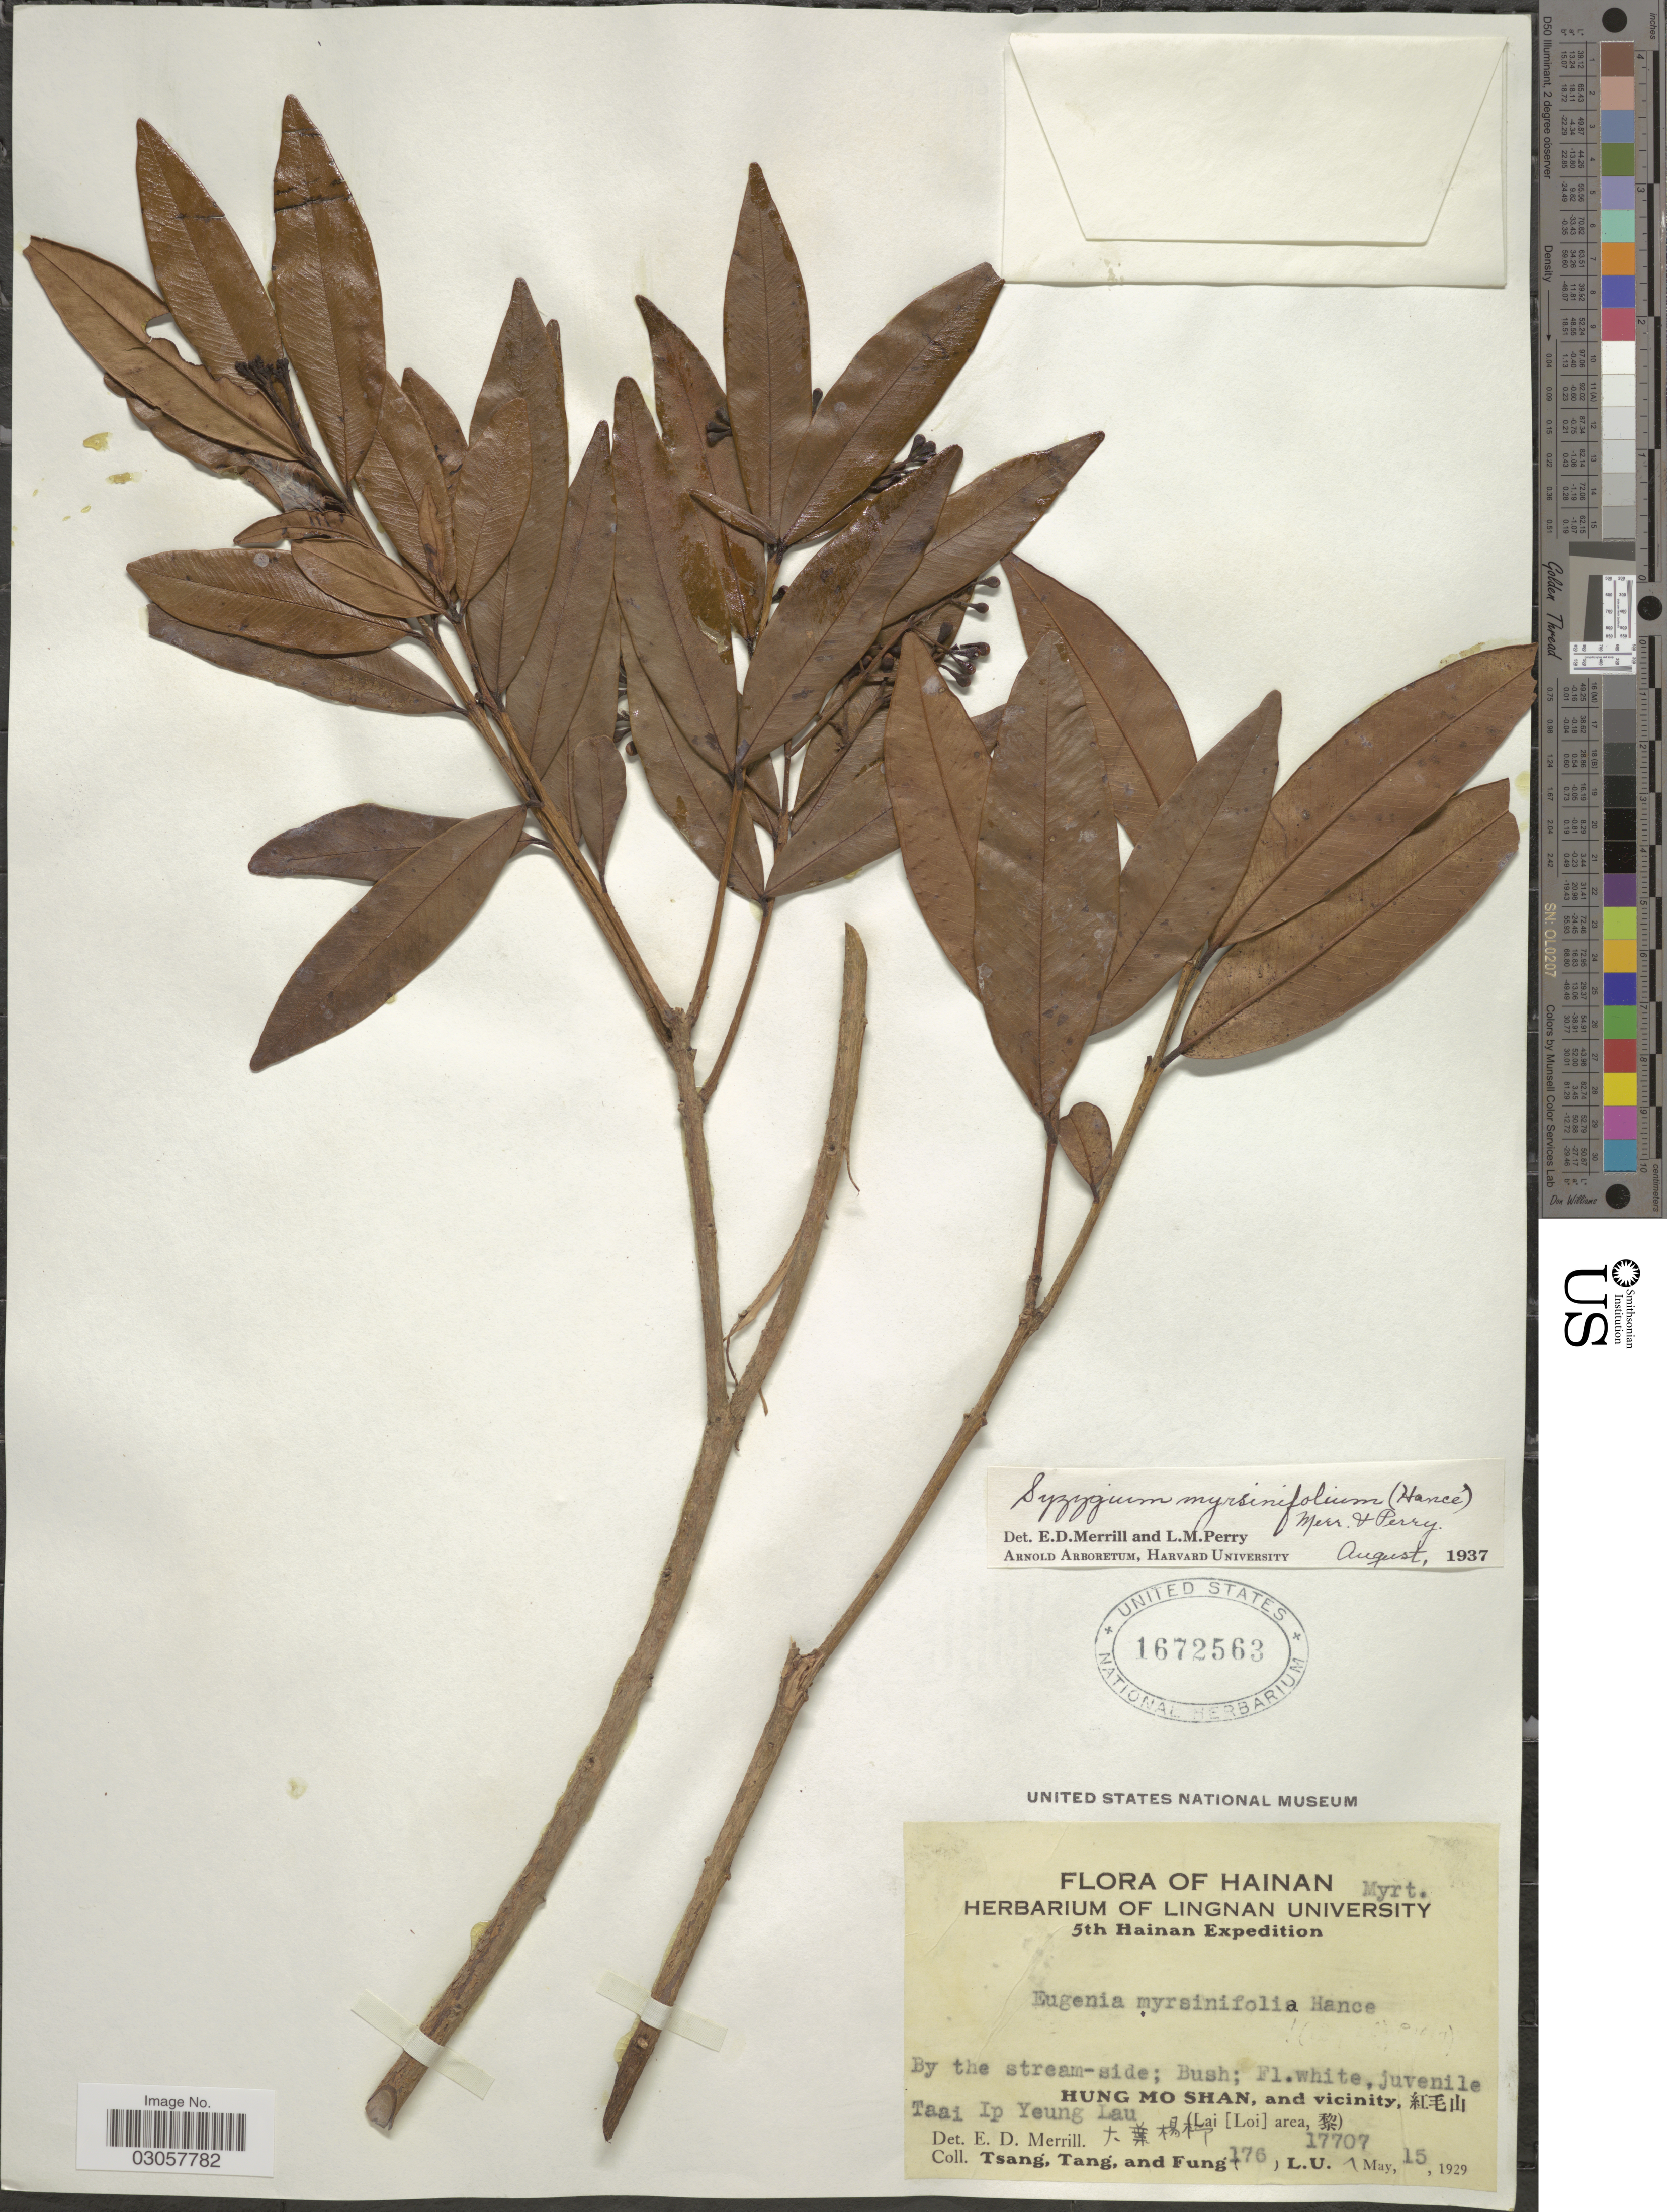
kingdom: Plantae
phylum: Tracheophyta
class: Magnoliopsida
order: Myrtales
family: Myrtaceae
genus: Syzygium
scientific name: Syzygium myrsinifolium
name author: (Hance) Merr. & L.M. Perry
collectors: -- Tsang, -. Tang & Fung, --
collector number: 170/L.U.17707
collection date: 1929-05-15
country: China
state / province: Hainan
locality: By the stream-side. Hung Mo Shan, and vicinity, Taai Ip Yeubg Lau. (Lai [Loi] area)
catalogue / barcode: US 1672563